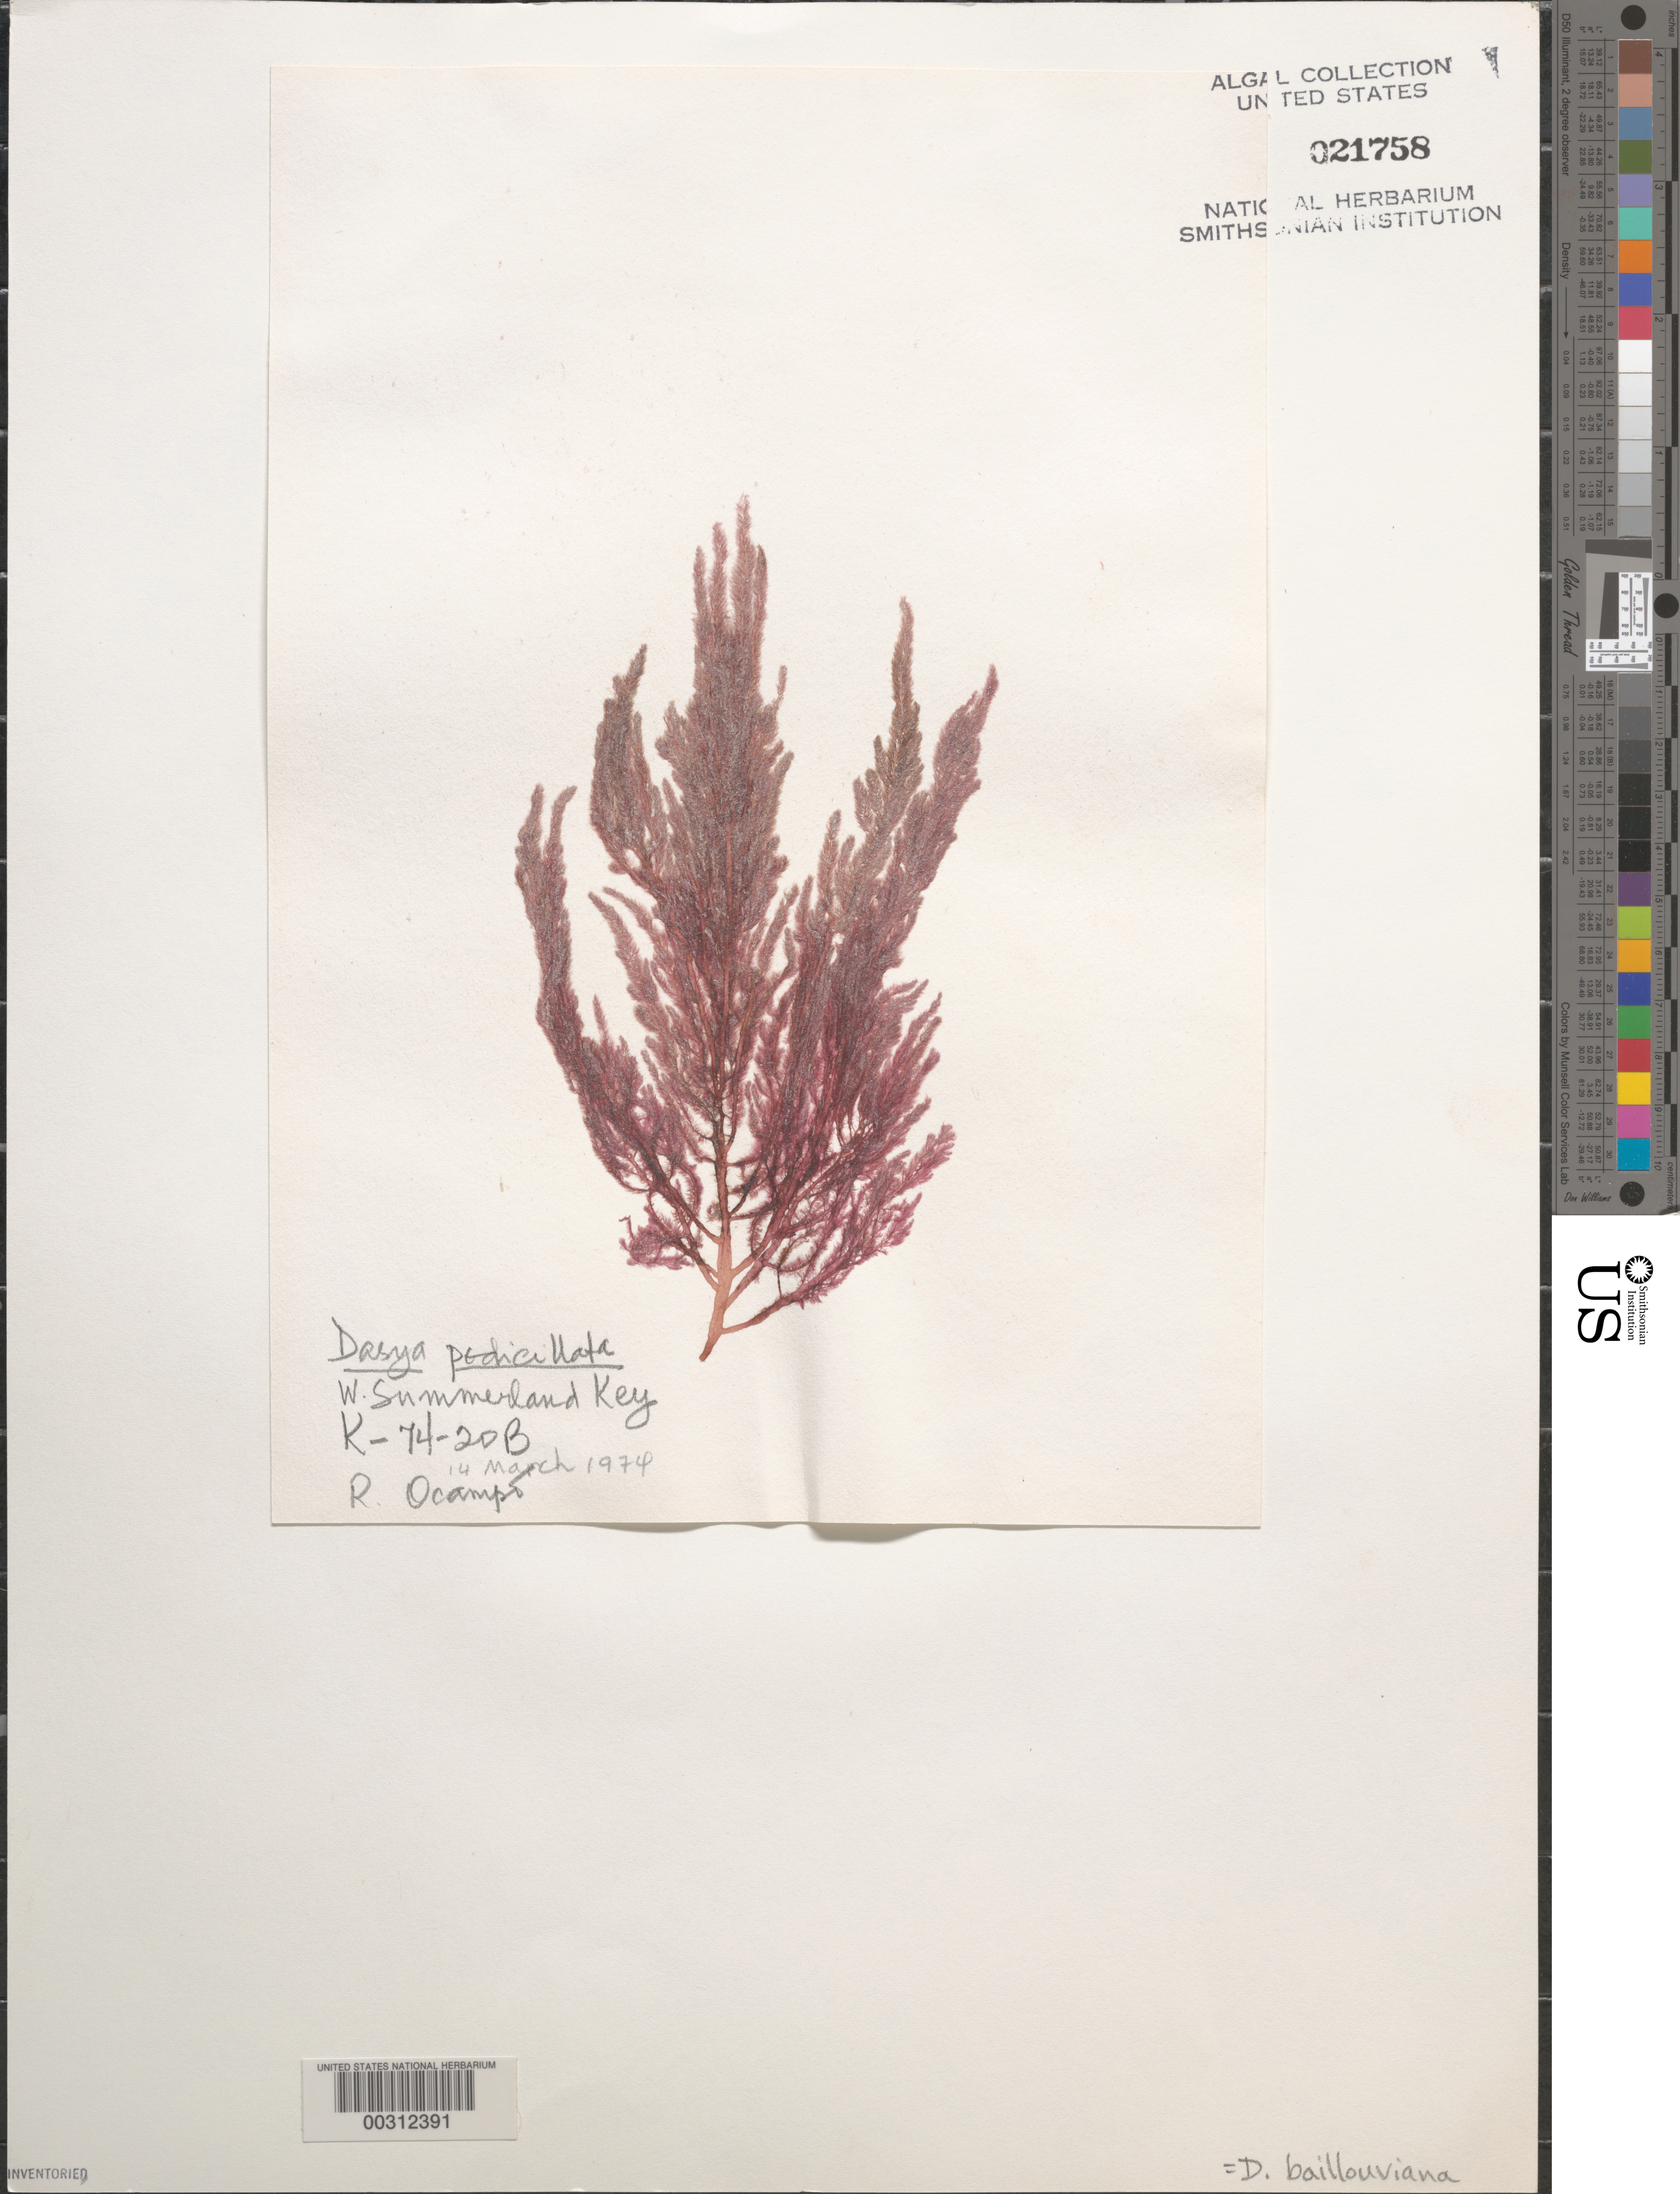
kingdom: Plantae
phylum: Rhodophyta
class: Florideophyceae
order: Ceramiales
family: Dasyaceae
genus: Dasya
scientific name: Dasya pedicellata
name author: (C. Agardh) C. Agardh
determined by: Algae name updating Project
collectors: R. Ocampo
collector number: K-74-20b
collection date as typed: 14 Mar 1974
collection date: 1974-03-14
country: United States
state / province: Florida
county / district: Monroe County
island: West Summerland Key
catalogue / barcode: US 21758